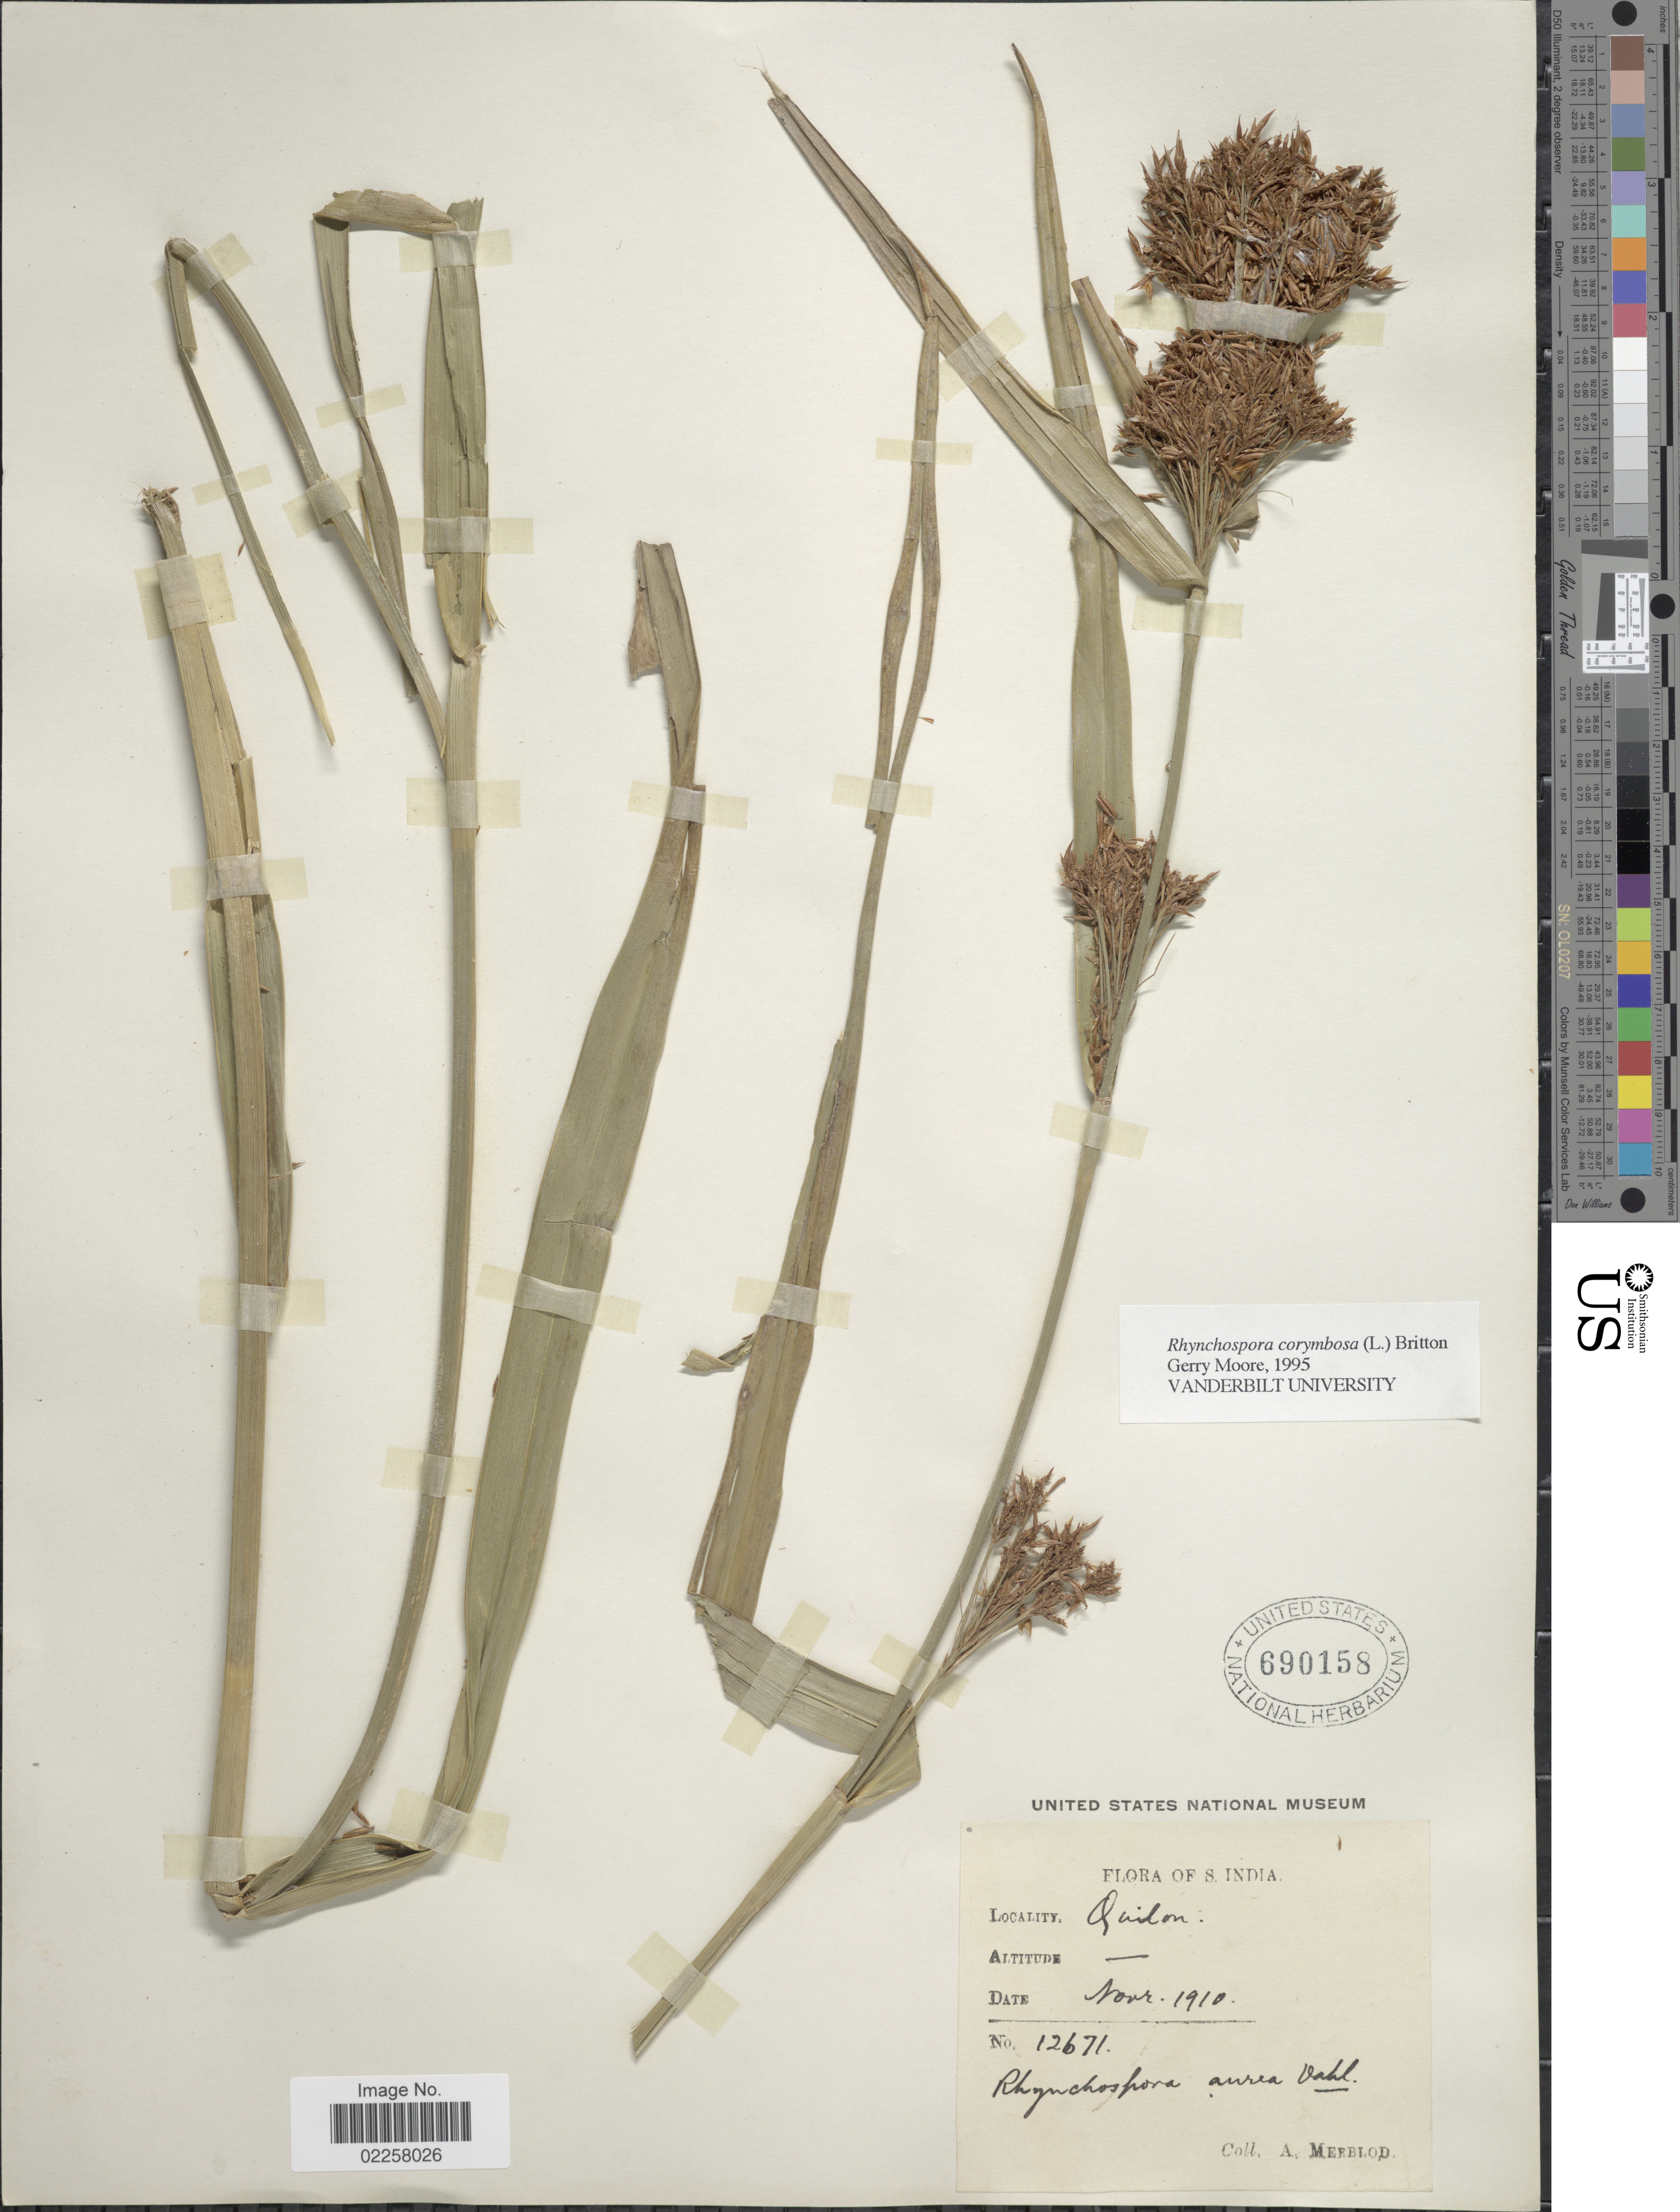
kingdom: Plantae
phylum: Tracheophyta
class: Liliopsida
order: Poales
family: Cyperaceae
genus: Rhynchospora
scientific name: Rhynchospora corymbosa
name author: (L.) Britton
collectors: A. Meebold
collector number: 12671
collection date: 1910-11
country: India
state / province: Kerala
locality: S. India. Quilon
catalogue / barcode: US 690158